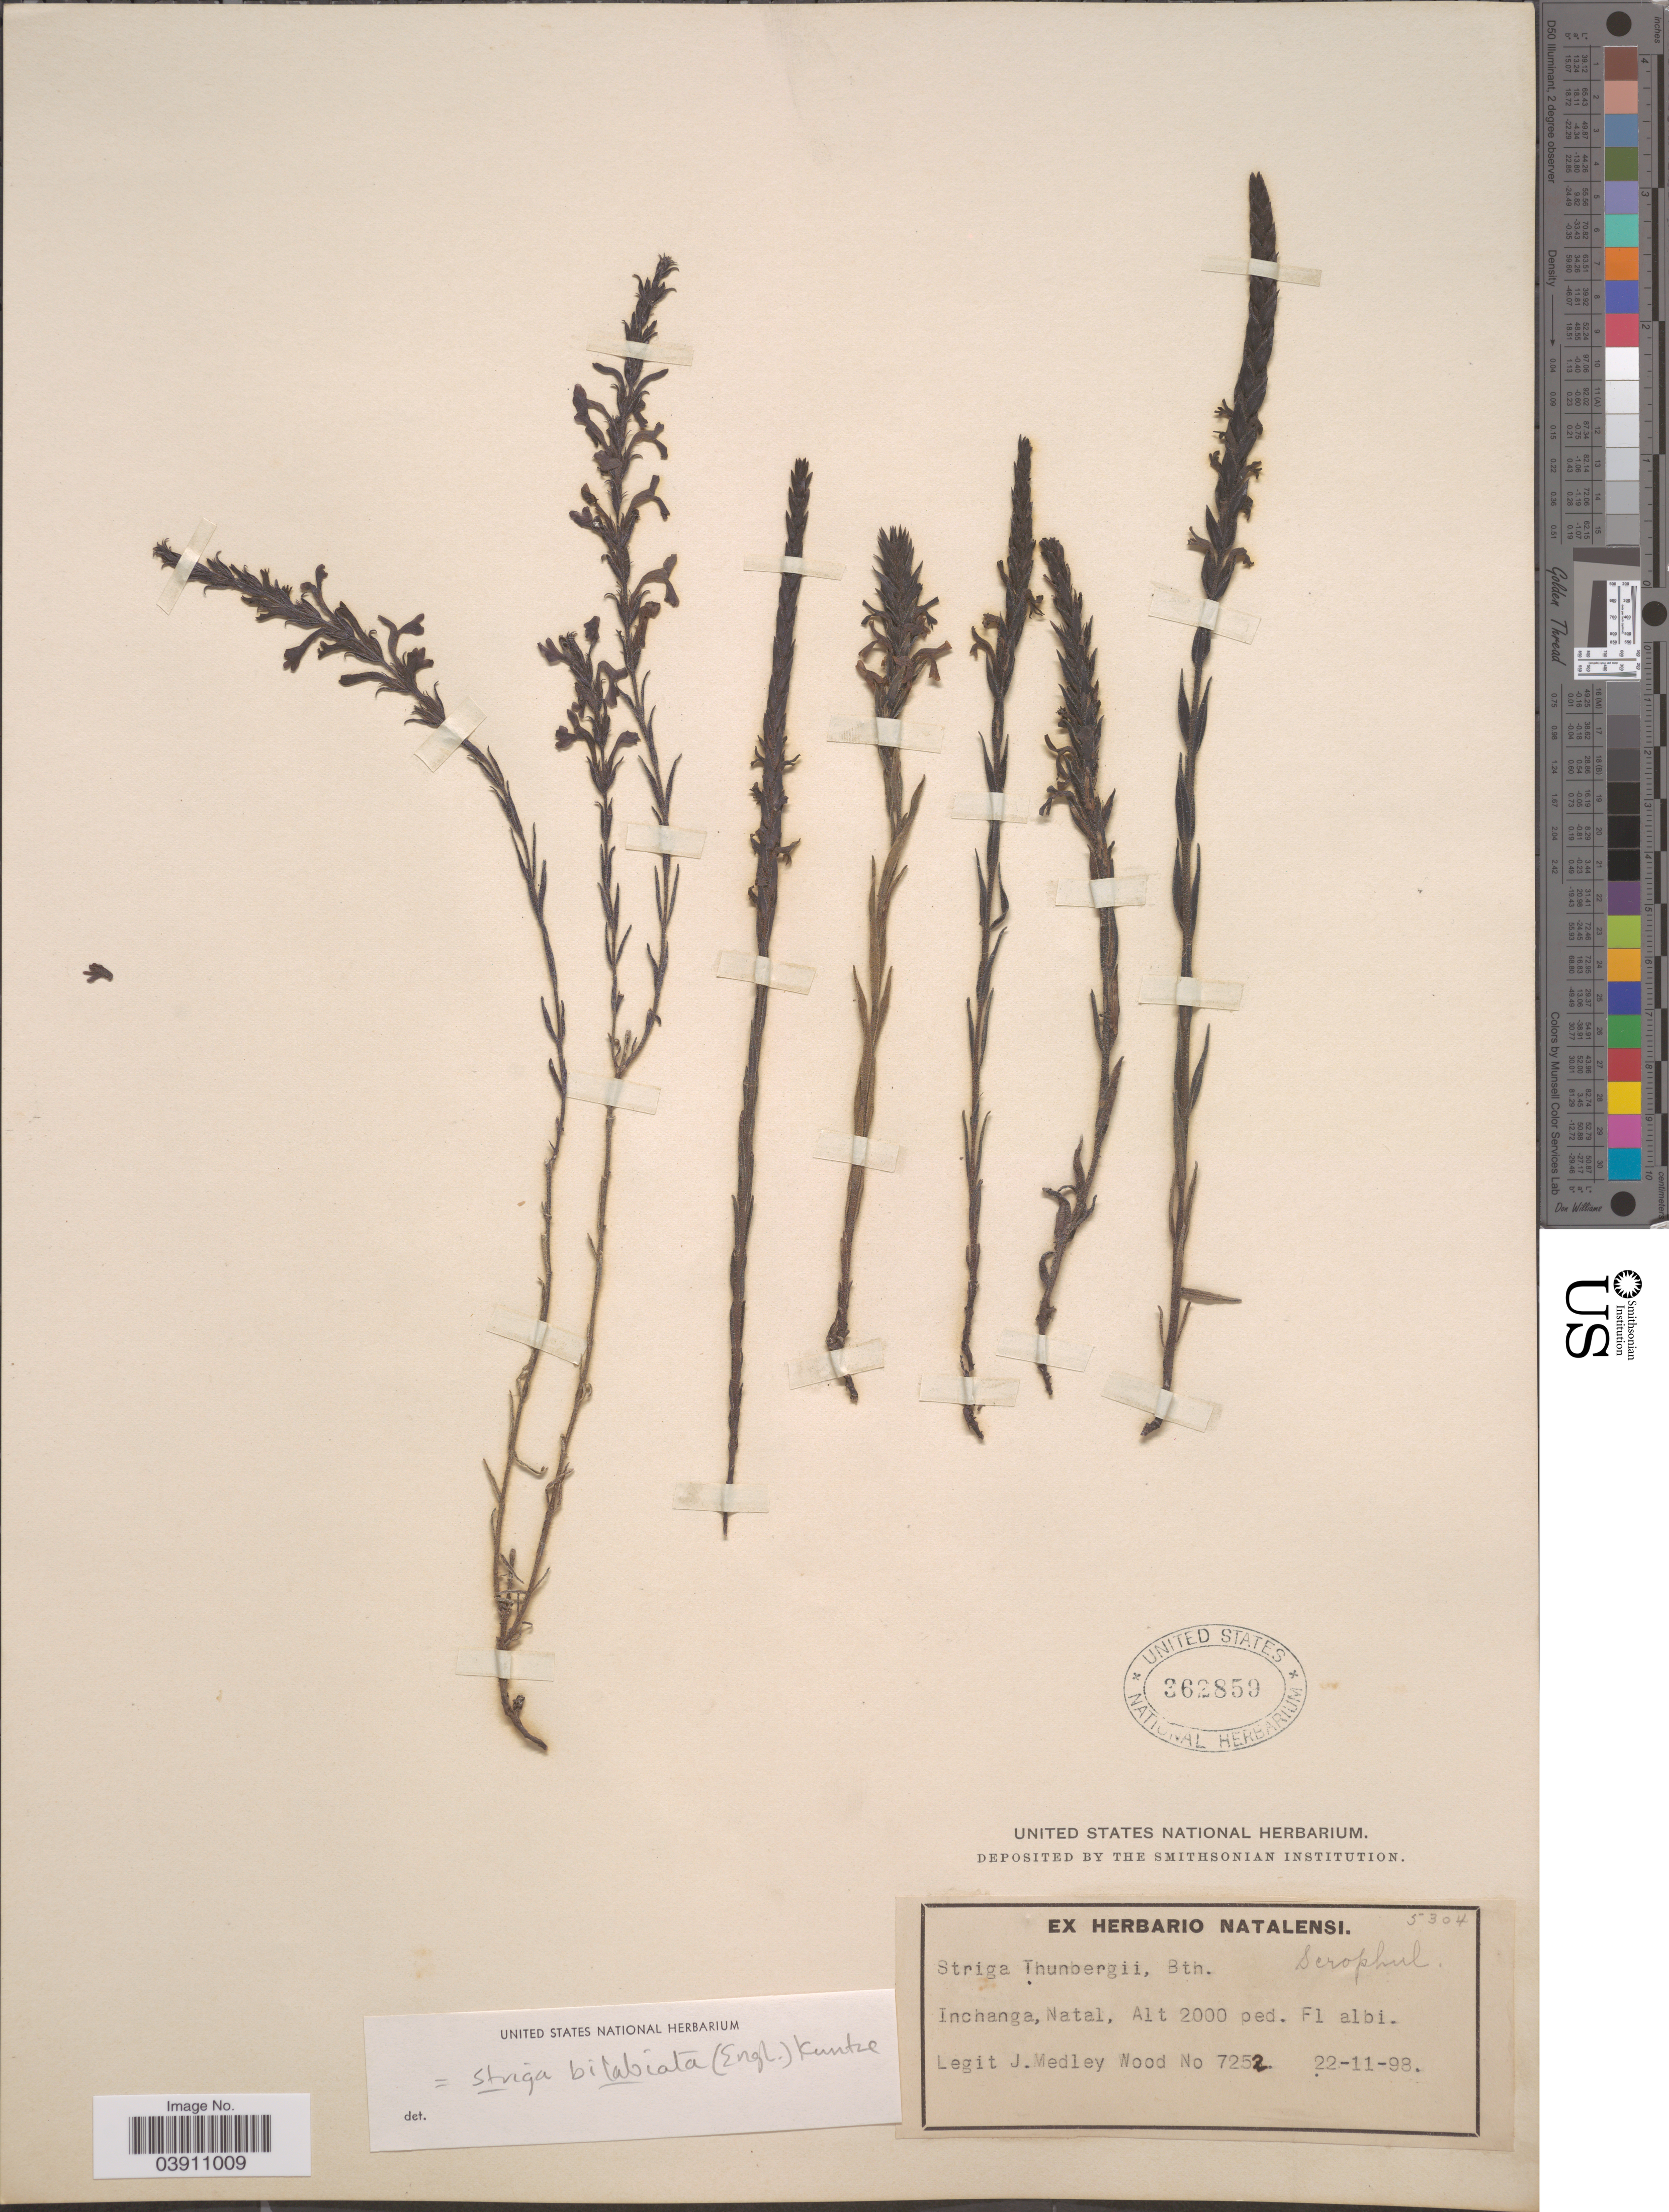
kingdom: Plantae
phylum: Tracheophyta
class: Magnoliopsida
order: Lamiales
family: Orobanchaceae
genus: Striga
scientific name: Striga thunbergii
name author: Benth.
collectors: J. Medley Wood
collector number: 7252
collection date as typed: Transcribed d/m/y: 22/11/98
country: South Africa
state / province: KwaZulu-Natal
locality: Inchanga, Natal.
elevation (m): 610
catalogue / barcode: US 362859